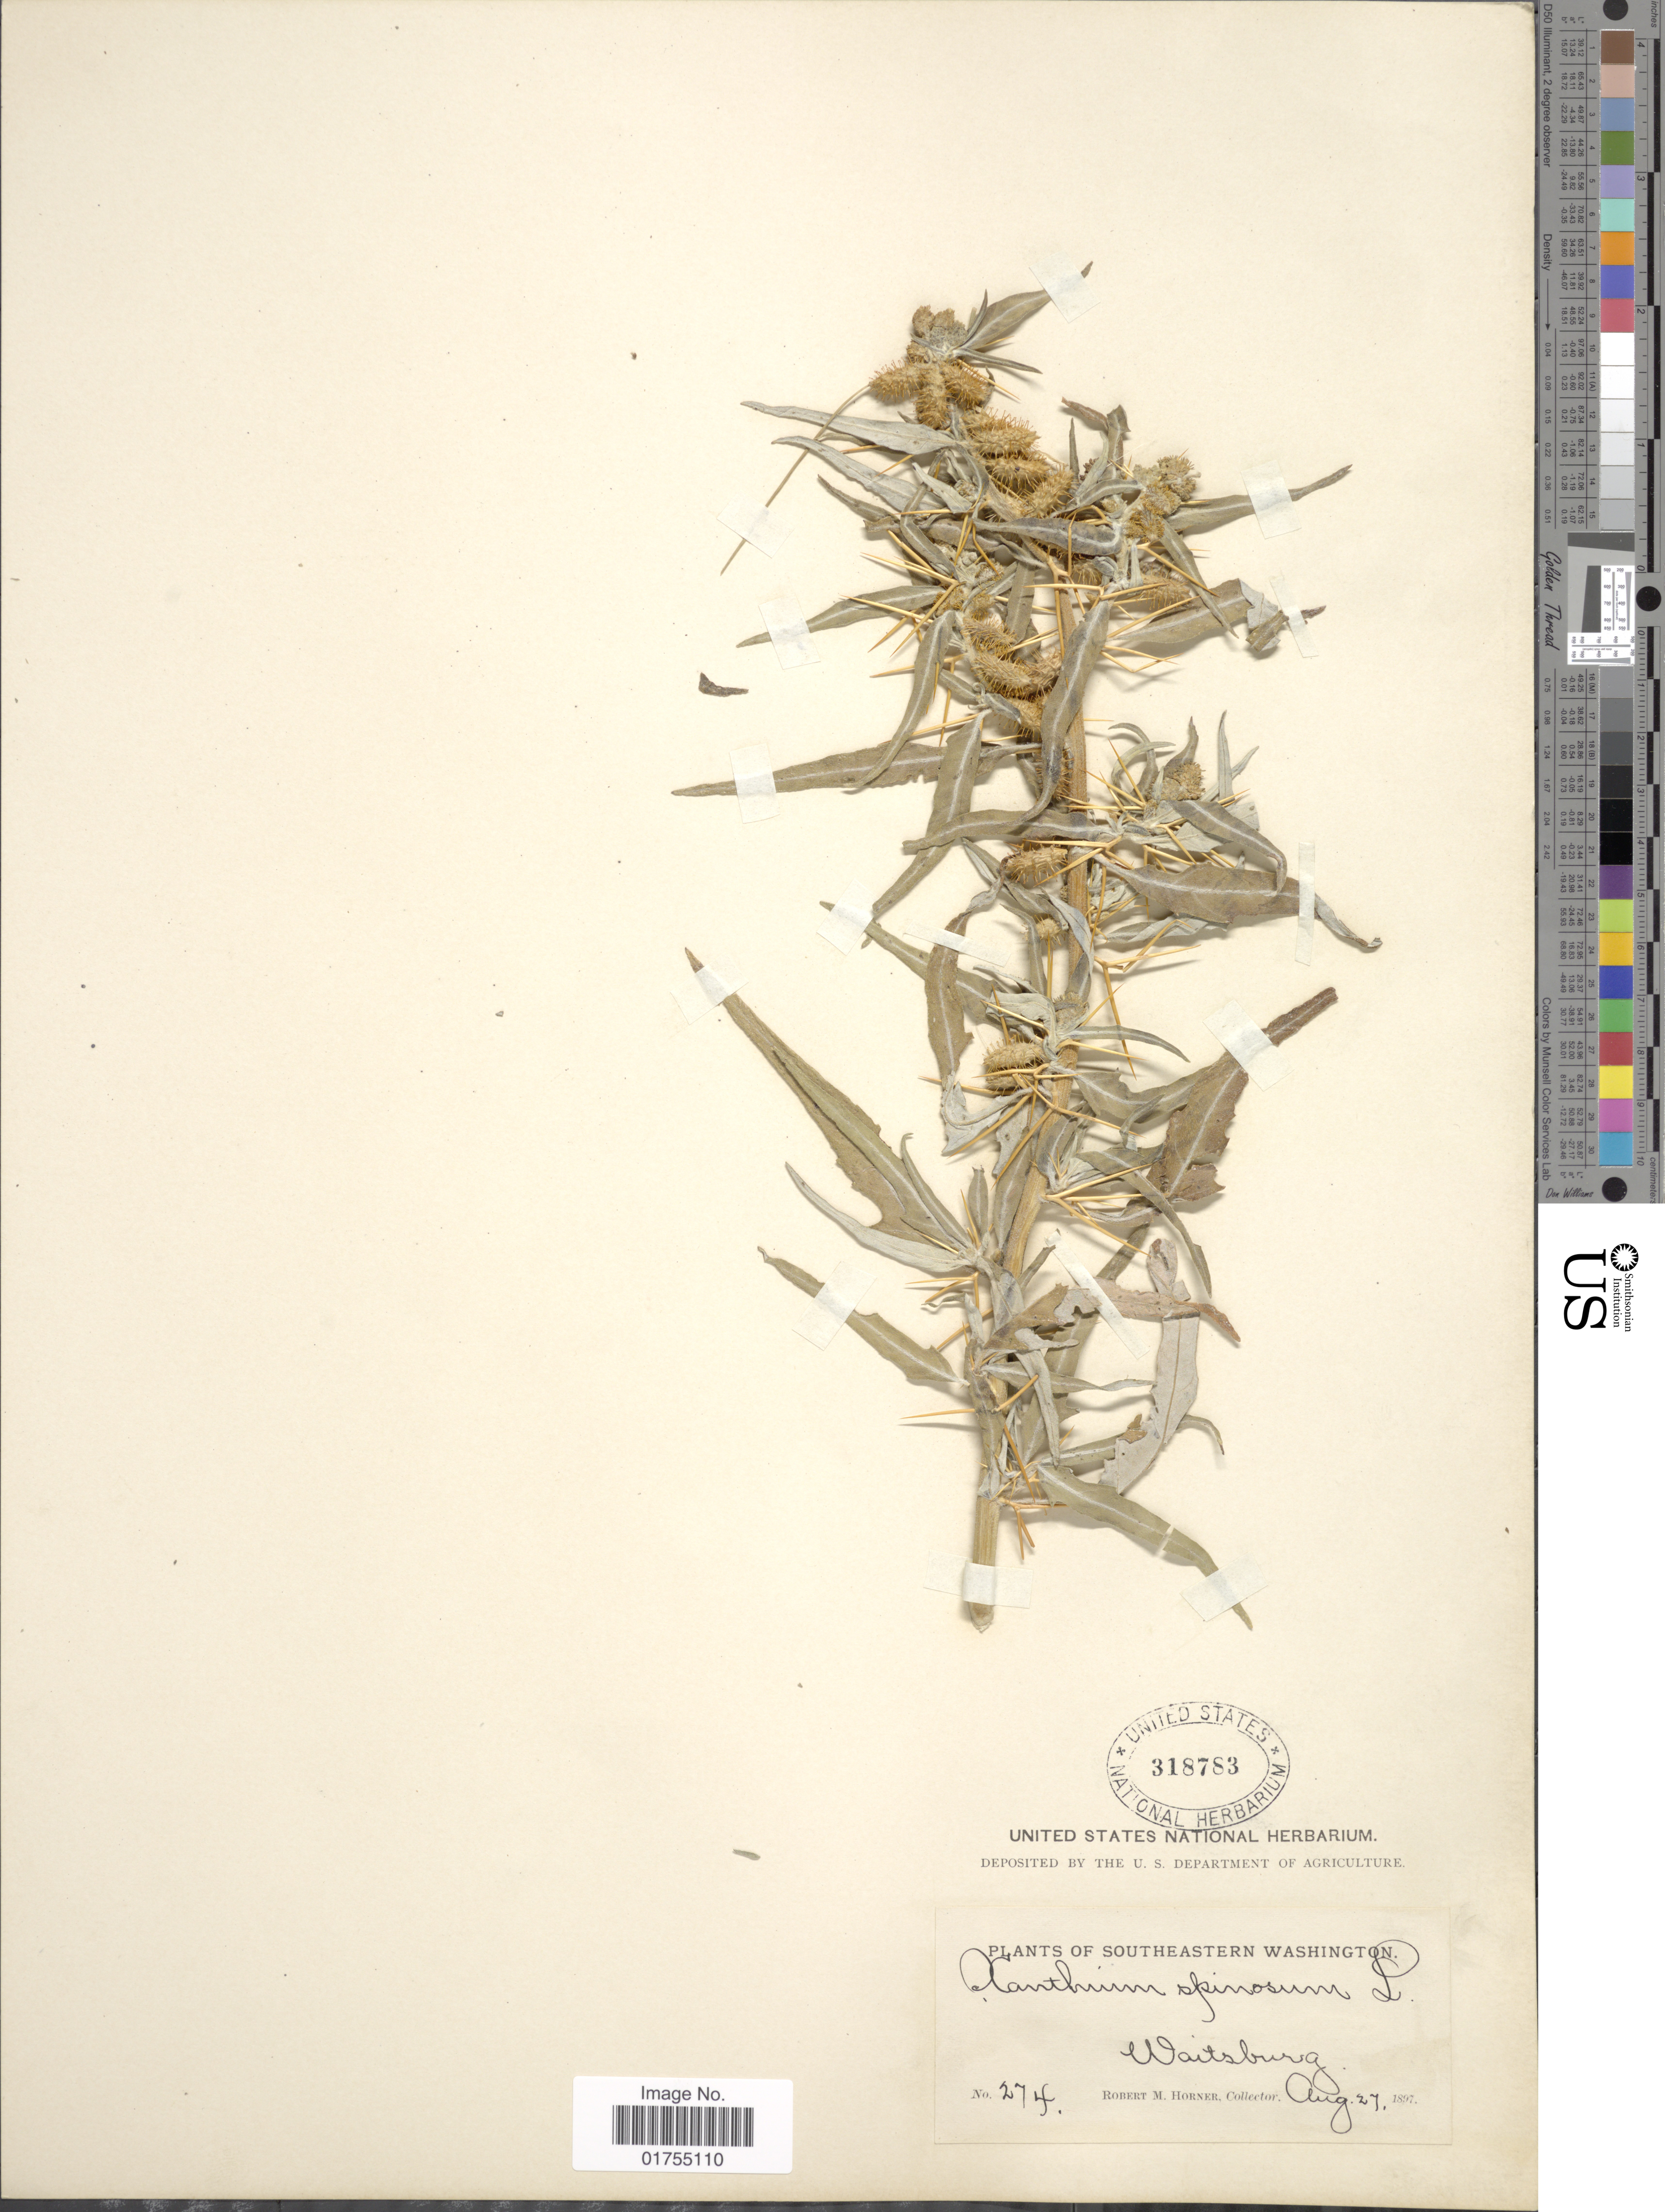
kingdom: Plantae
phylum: Tracheophyta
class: Magnoliopsida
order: Asterales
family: Asteraceae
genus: Xanthium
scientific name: Xanthium spinosum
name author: L.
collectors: R. Horner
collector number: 274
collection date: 1897-08-27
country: United States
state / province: Washington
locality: Southeastern Washington, Waitsburg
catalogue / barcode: US 318783